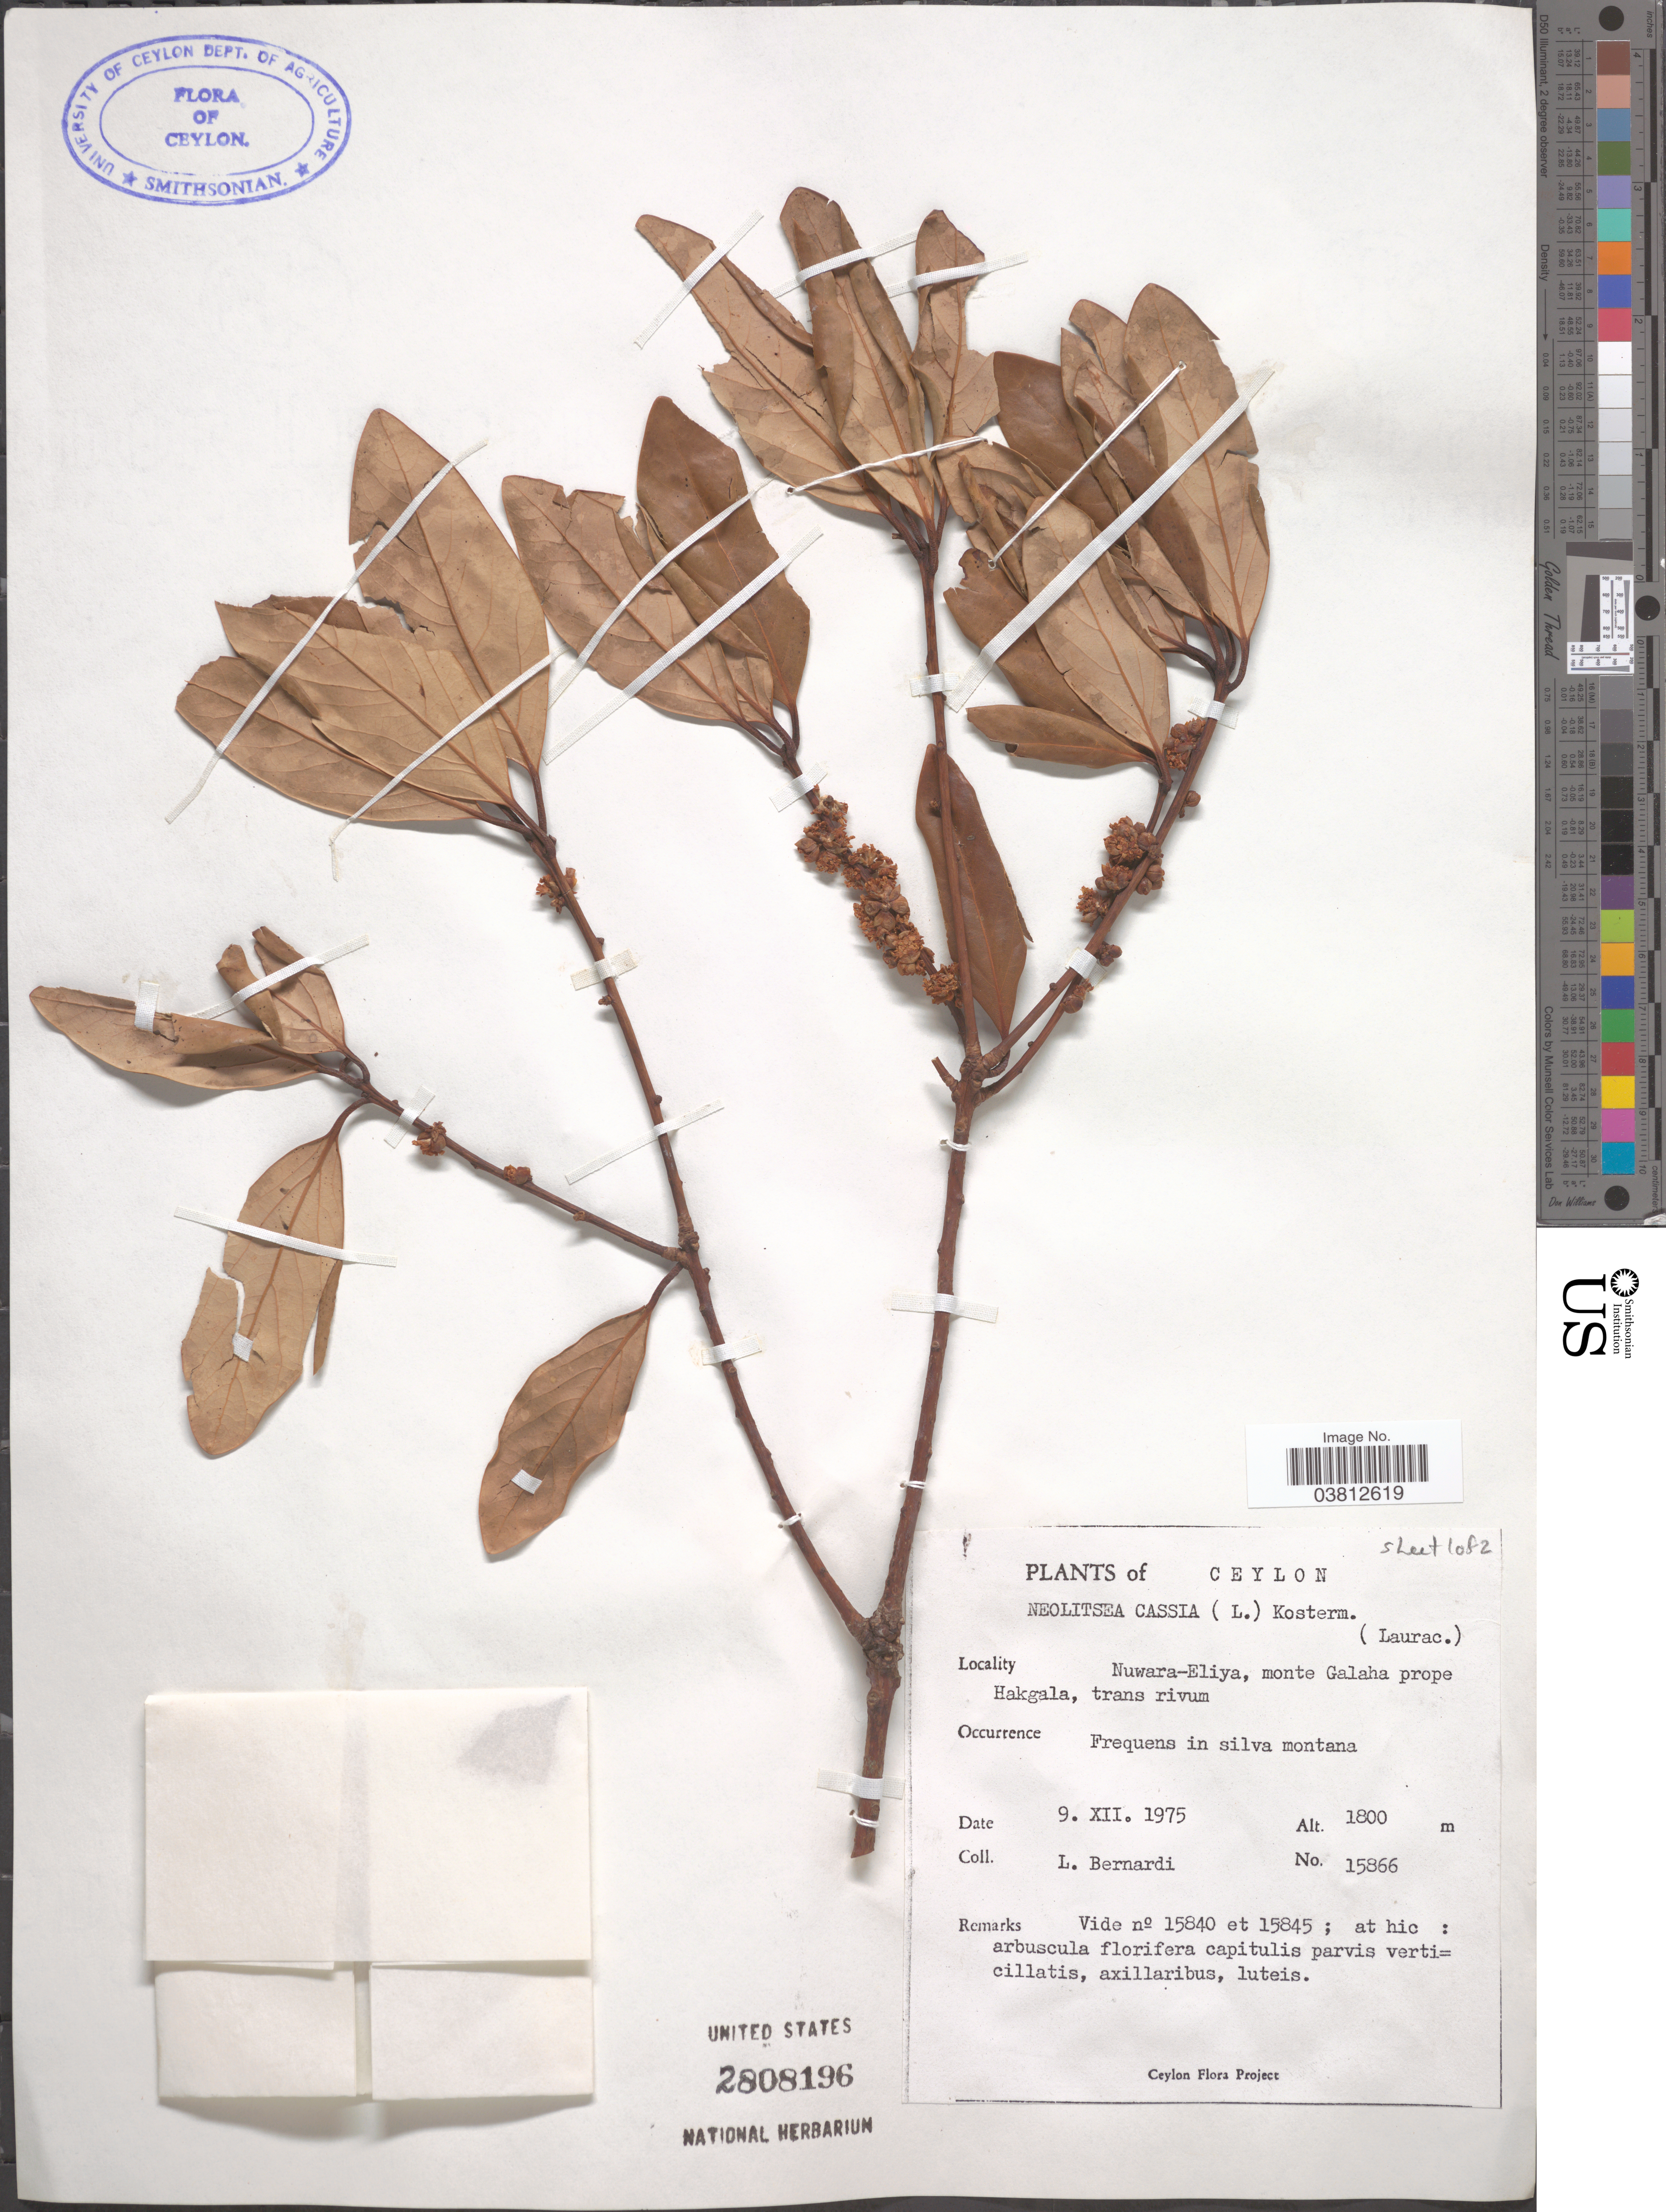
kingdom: Plantae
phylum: Tracheophyta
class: Magnoliopsida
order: Laurales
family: Lauraceae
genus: Neolitsea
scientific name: Neolitsea cassia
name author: (L.) Kosterm.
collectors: L. Bernardi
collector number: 15866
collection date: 1975-12-09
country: Sri Lanka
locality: Ceylon. Nuwara-Eliya, monte Galaha prope Hakgala, trans rivum.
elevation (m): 1800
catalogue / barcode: US 2808196